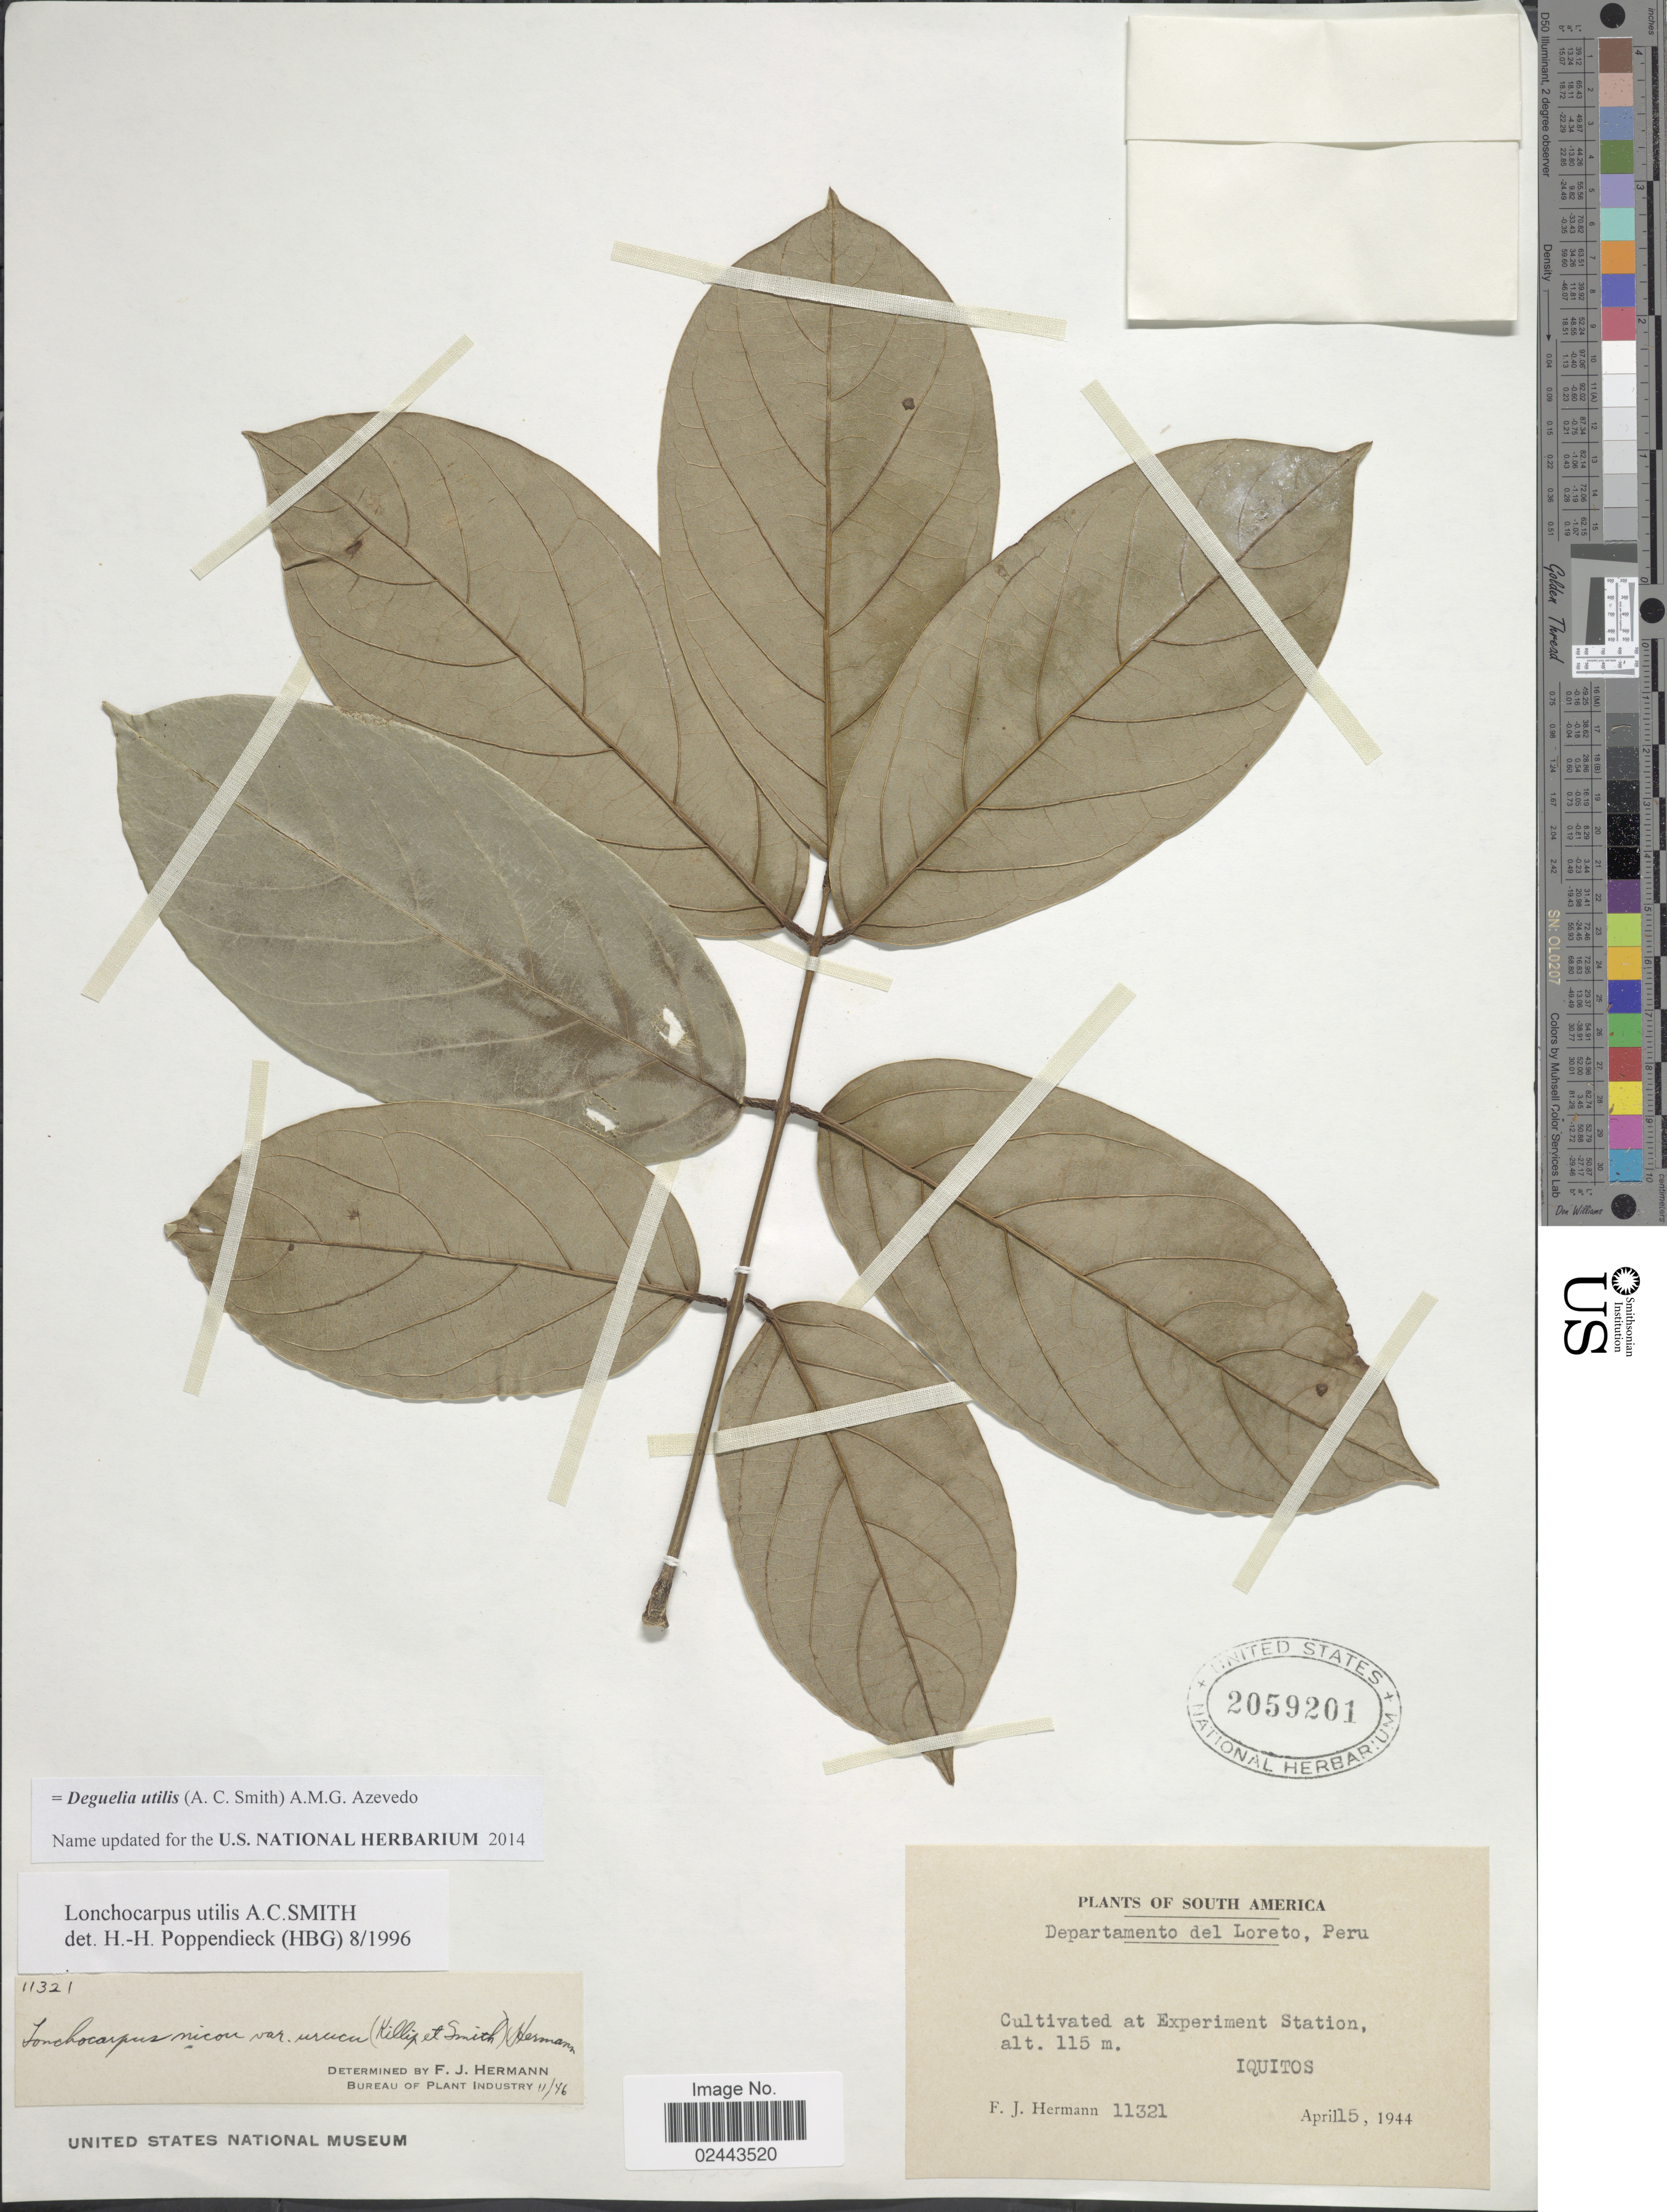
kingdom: Plantae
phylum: Tracheophyta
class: Magnoliopsida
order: Fabales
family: Fabaceae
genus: Deguelia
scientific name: Deguelia utilis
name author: (A.C. Sm.) A.M.G. Azevedo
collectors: F. J. Hermann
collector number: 11321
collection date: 1944-04-15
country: Peru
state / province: Loreto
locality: At Experiment Station, Iquitos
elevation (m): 115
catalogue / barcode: US 2059201